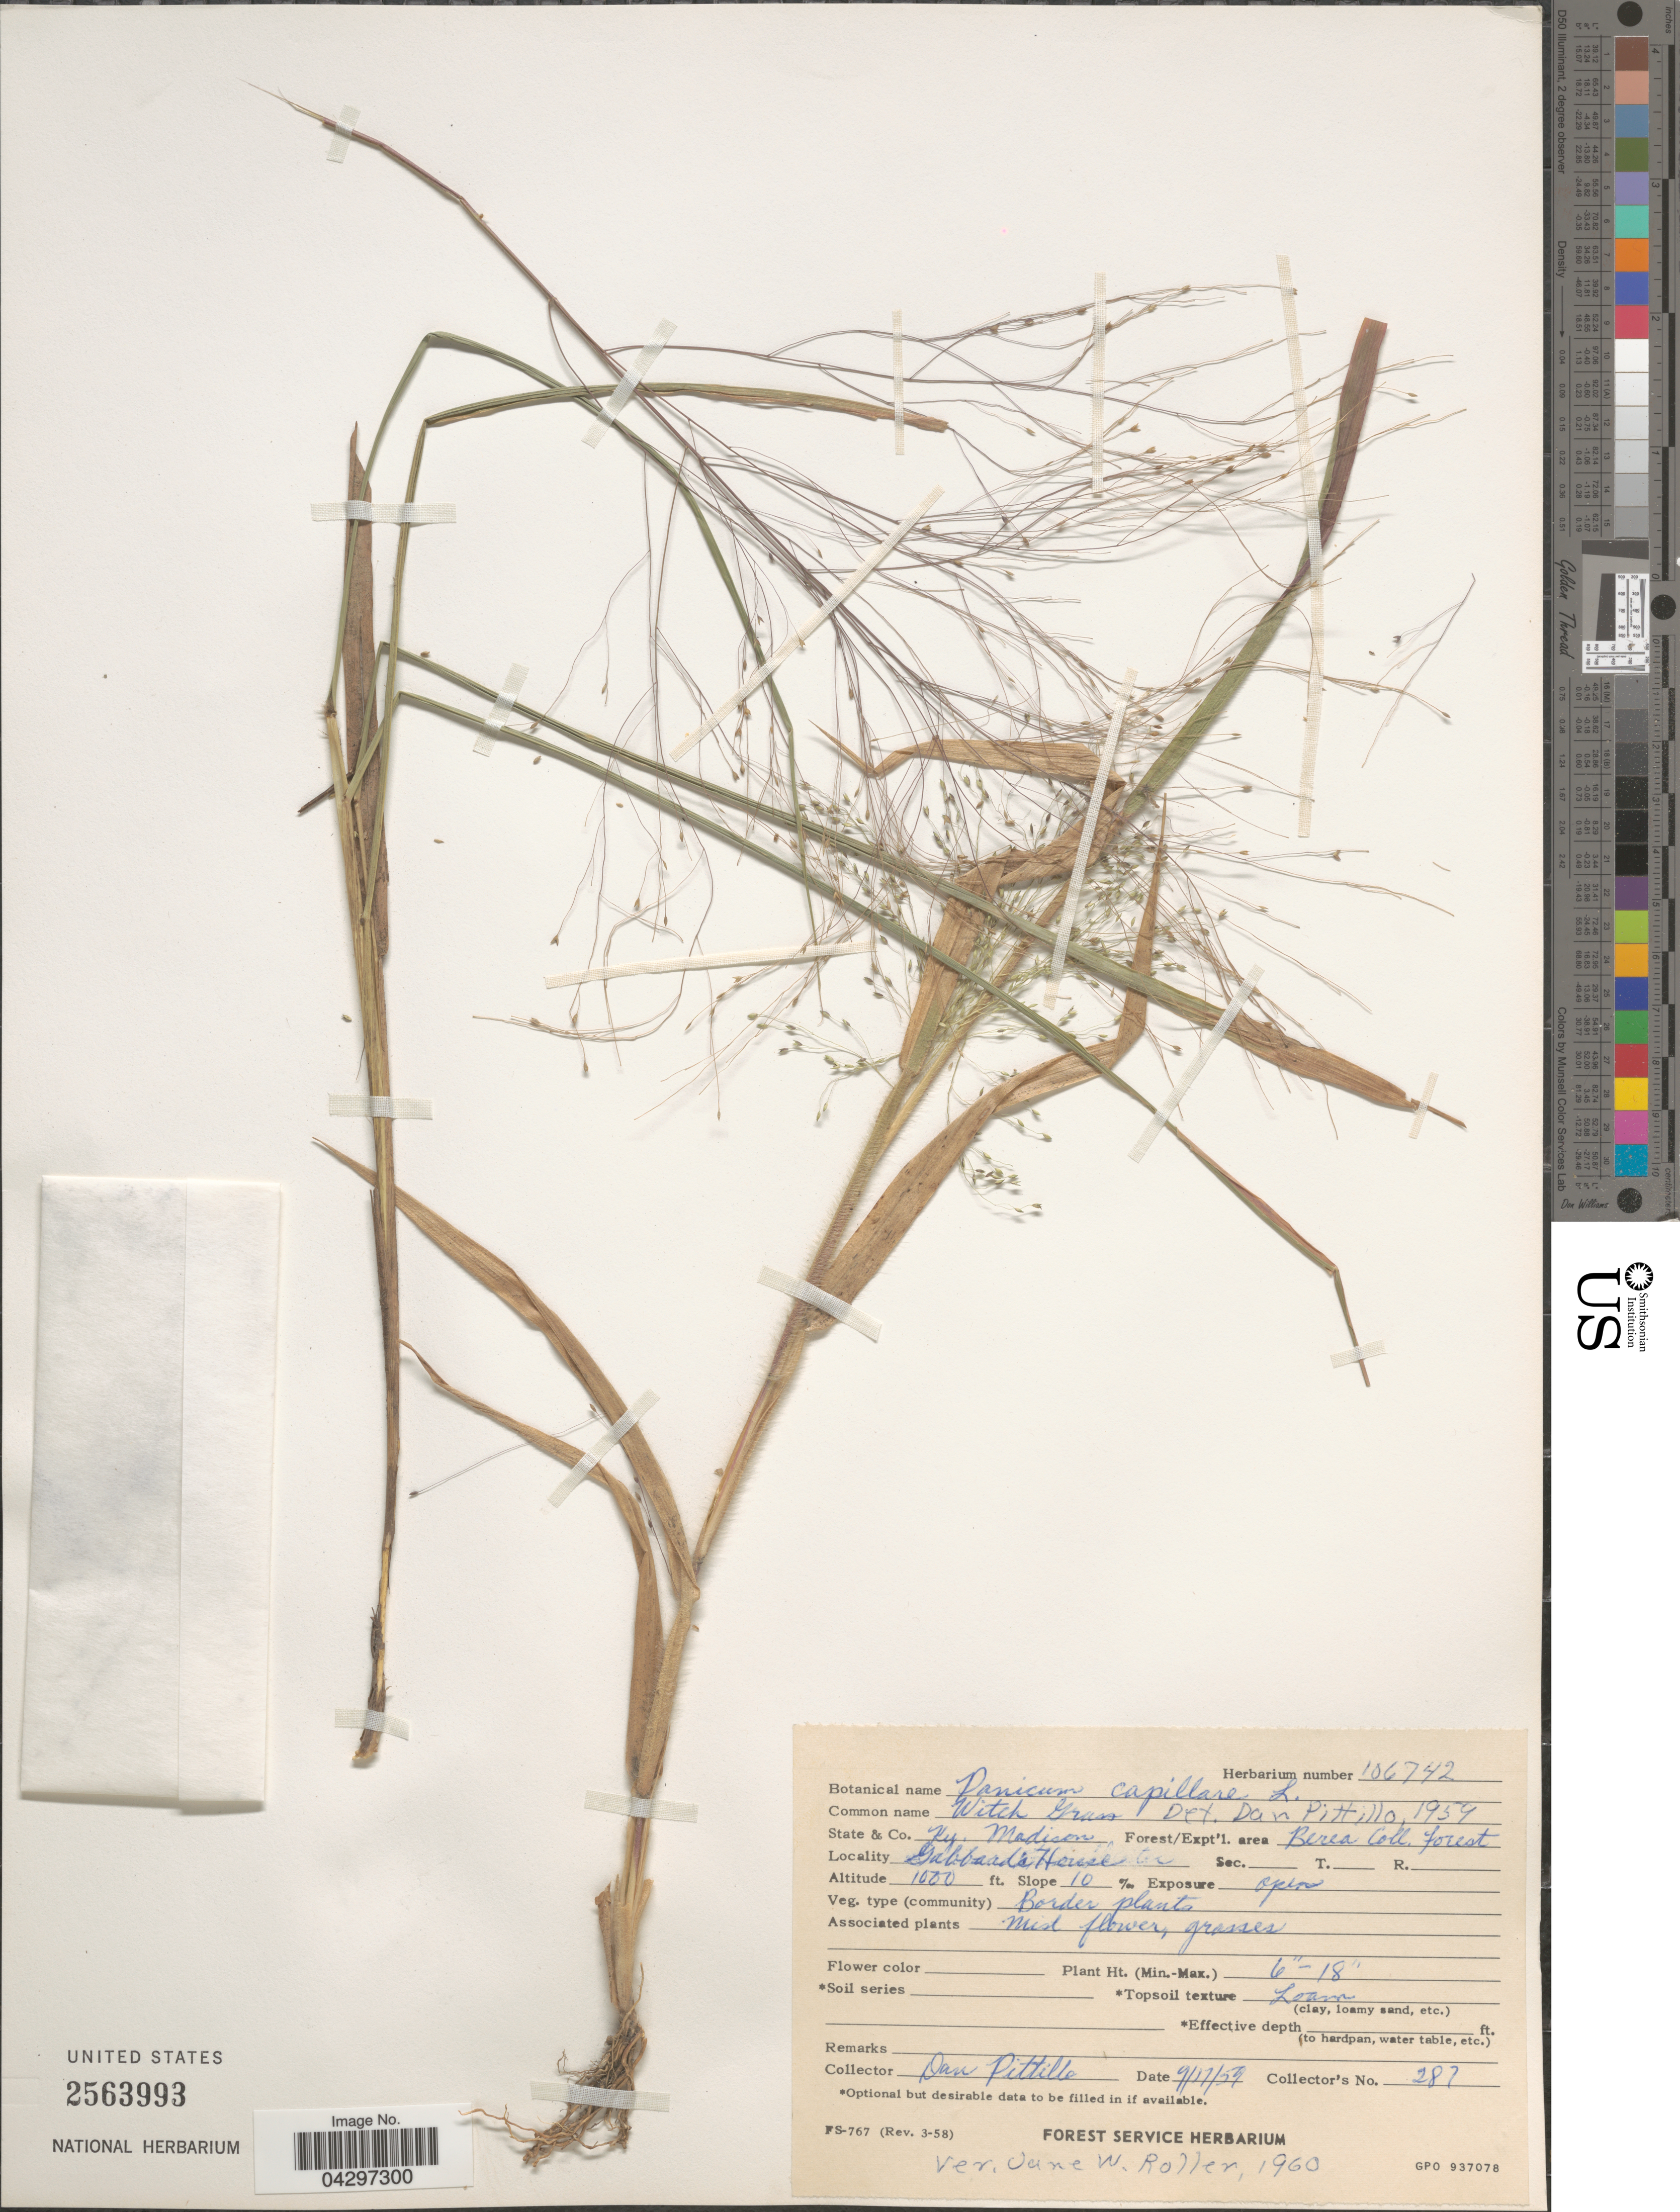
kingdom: Plantae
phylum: Tracheophyta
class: Liliopsida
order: Poales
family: Poaceae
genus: Panicum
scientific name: Panicum capillare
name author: L.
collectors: D. Pittillo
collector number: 287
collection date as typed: Transcribed d/m/y: 17/9/59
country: United States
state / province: Kentucky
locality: State & Co. Ky. Madison. Forest/Expt'l. area Berea Coll. forest.Gabbard's House.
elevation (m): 305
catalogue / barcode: US 2563993